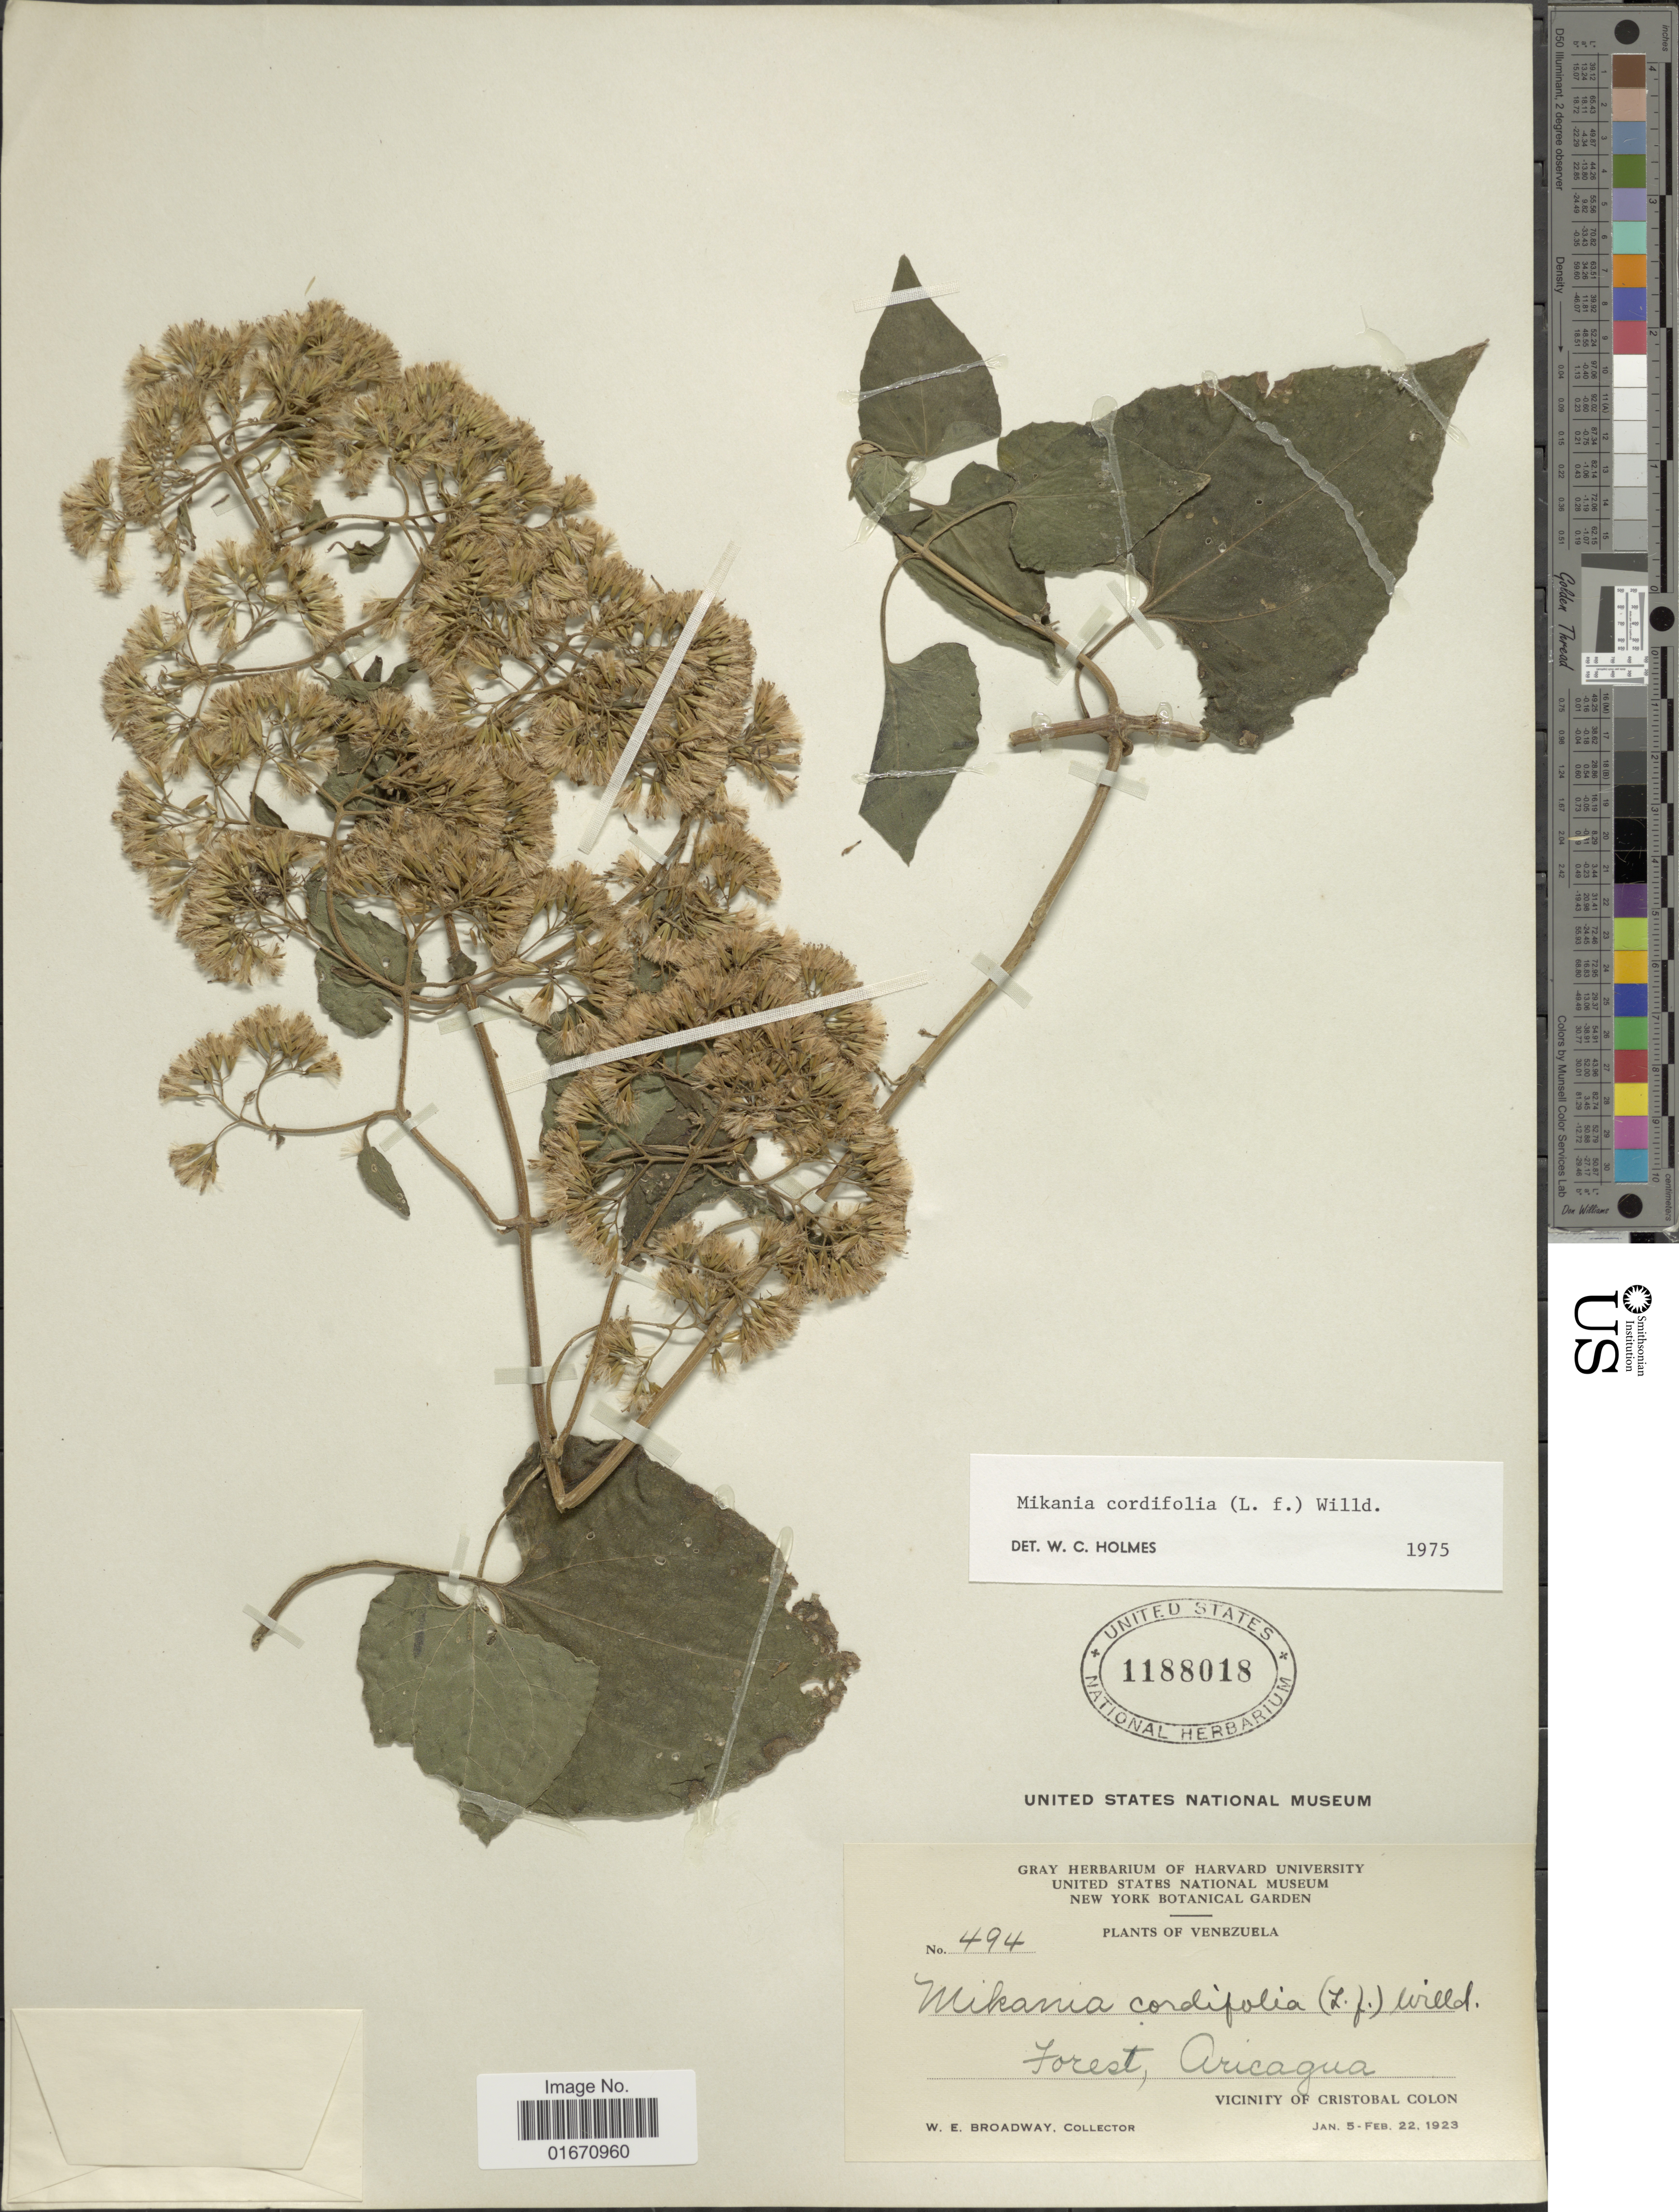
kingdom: Plantae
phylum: Tracheophyta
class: Magnoliopsida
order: Asterales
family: Asteraceae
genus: Mikania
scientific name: Mikania cordifolia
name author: Kunth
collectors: W. E. Broadway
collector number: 494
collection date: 1923-01-05/1923-02-22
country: Venezuela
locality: Forest, Aricagua, Vicinity of Cristobal Colon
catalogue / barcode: US 1188018